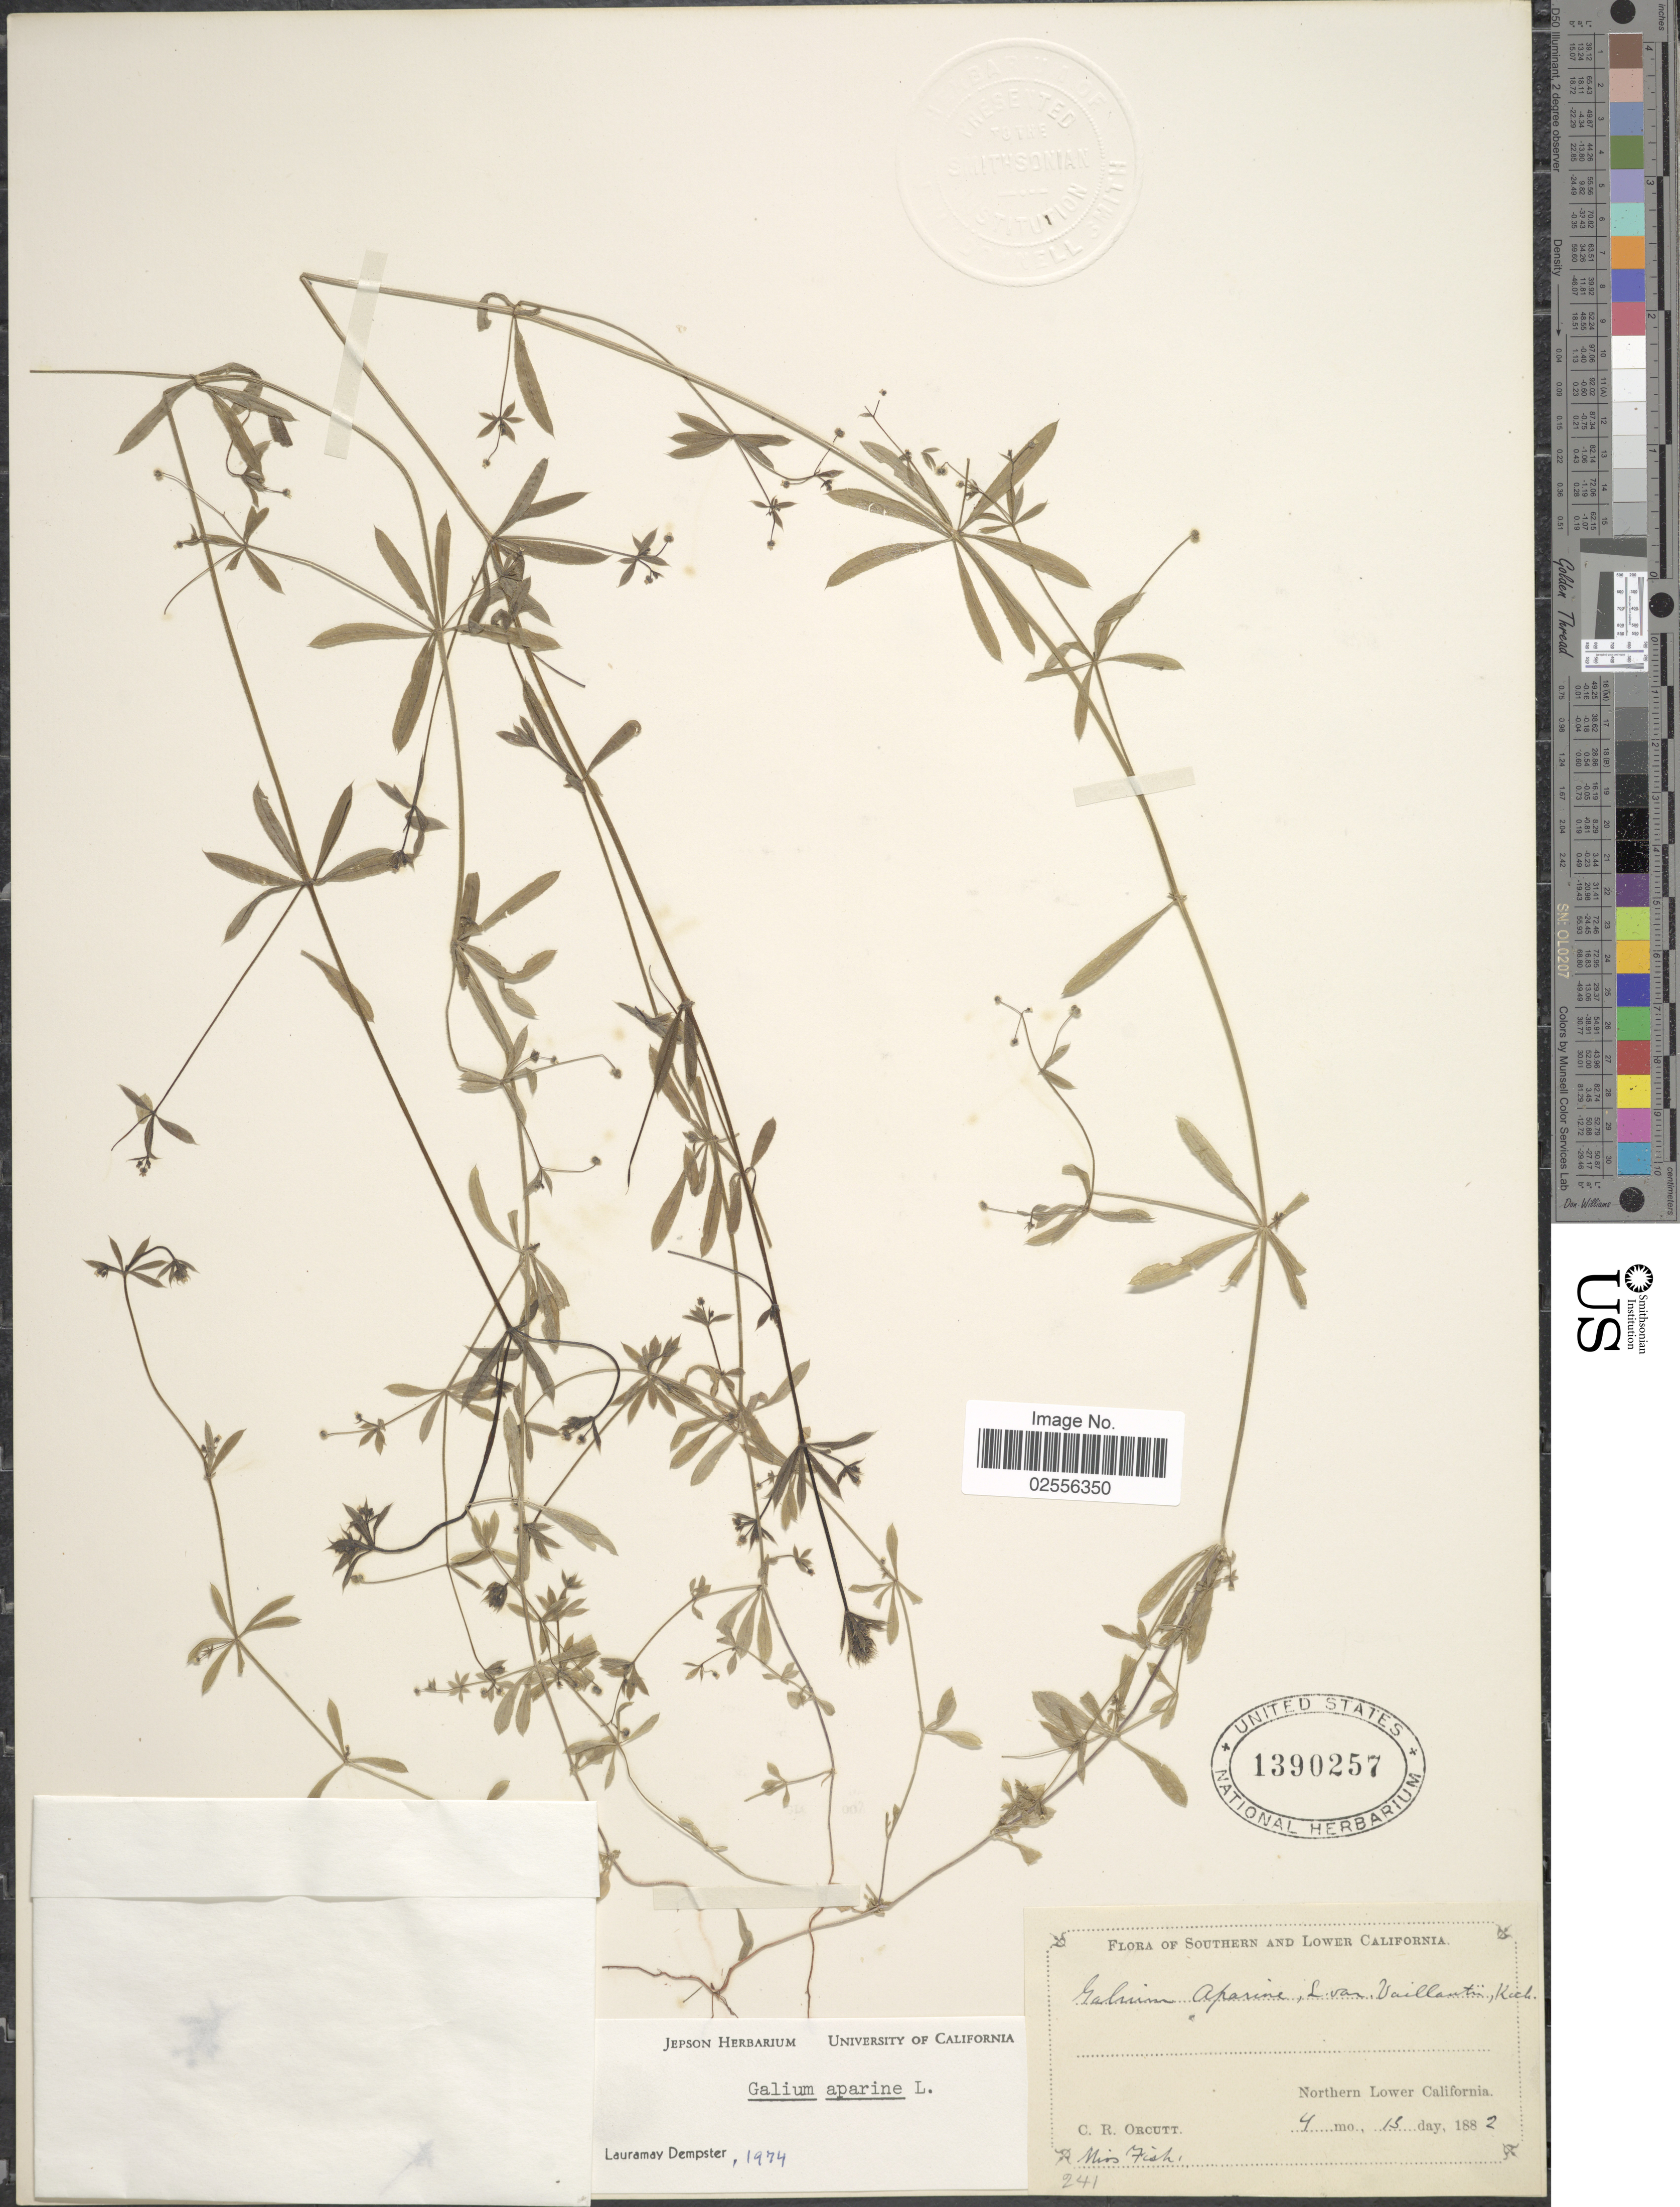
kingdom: Plantae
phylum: Tracheophyta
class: Magnoliopsida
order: Gentianales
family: Rubiaceae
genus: Galium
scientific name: Galium aparine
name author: L.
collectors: C. R. Orcutt & Fish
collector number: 241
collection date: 1882-04-13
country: United States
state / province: California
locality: Southern and Lower California. Northern Lower California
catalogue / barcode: US 1390257